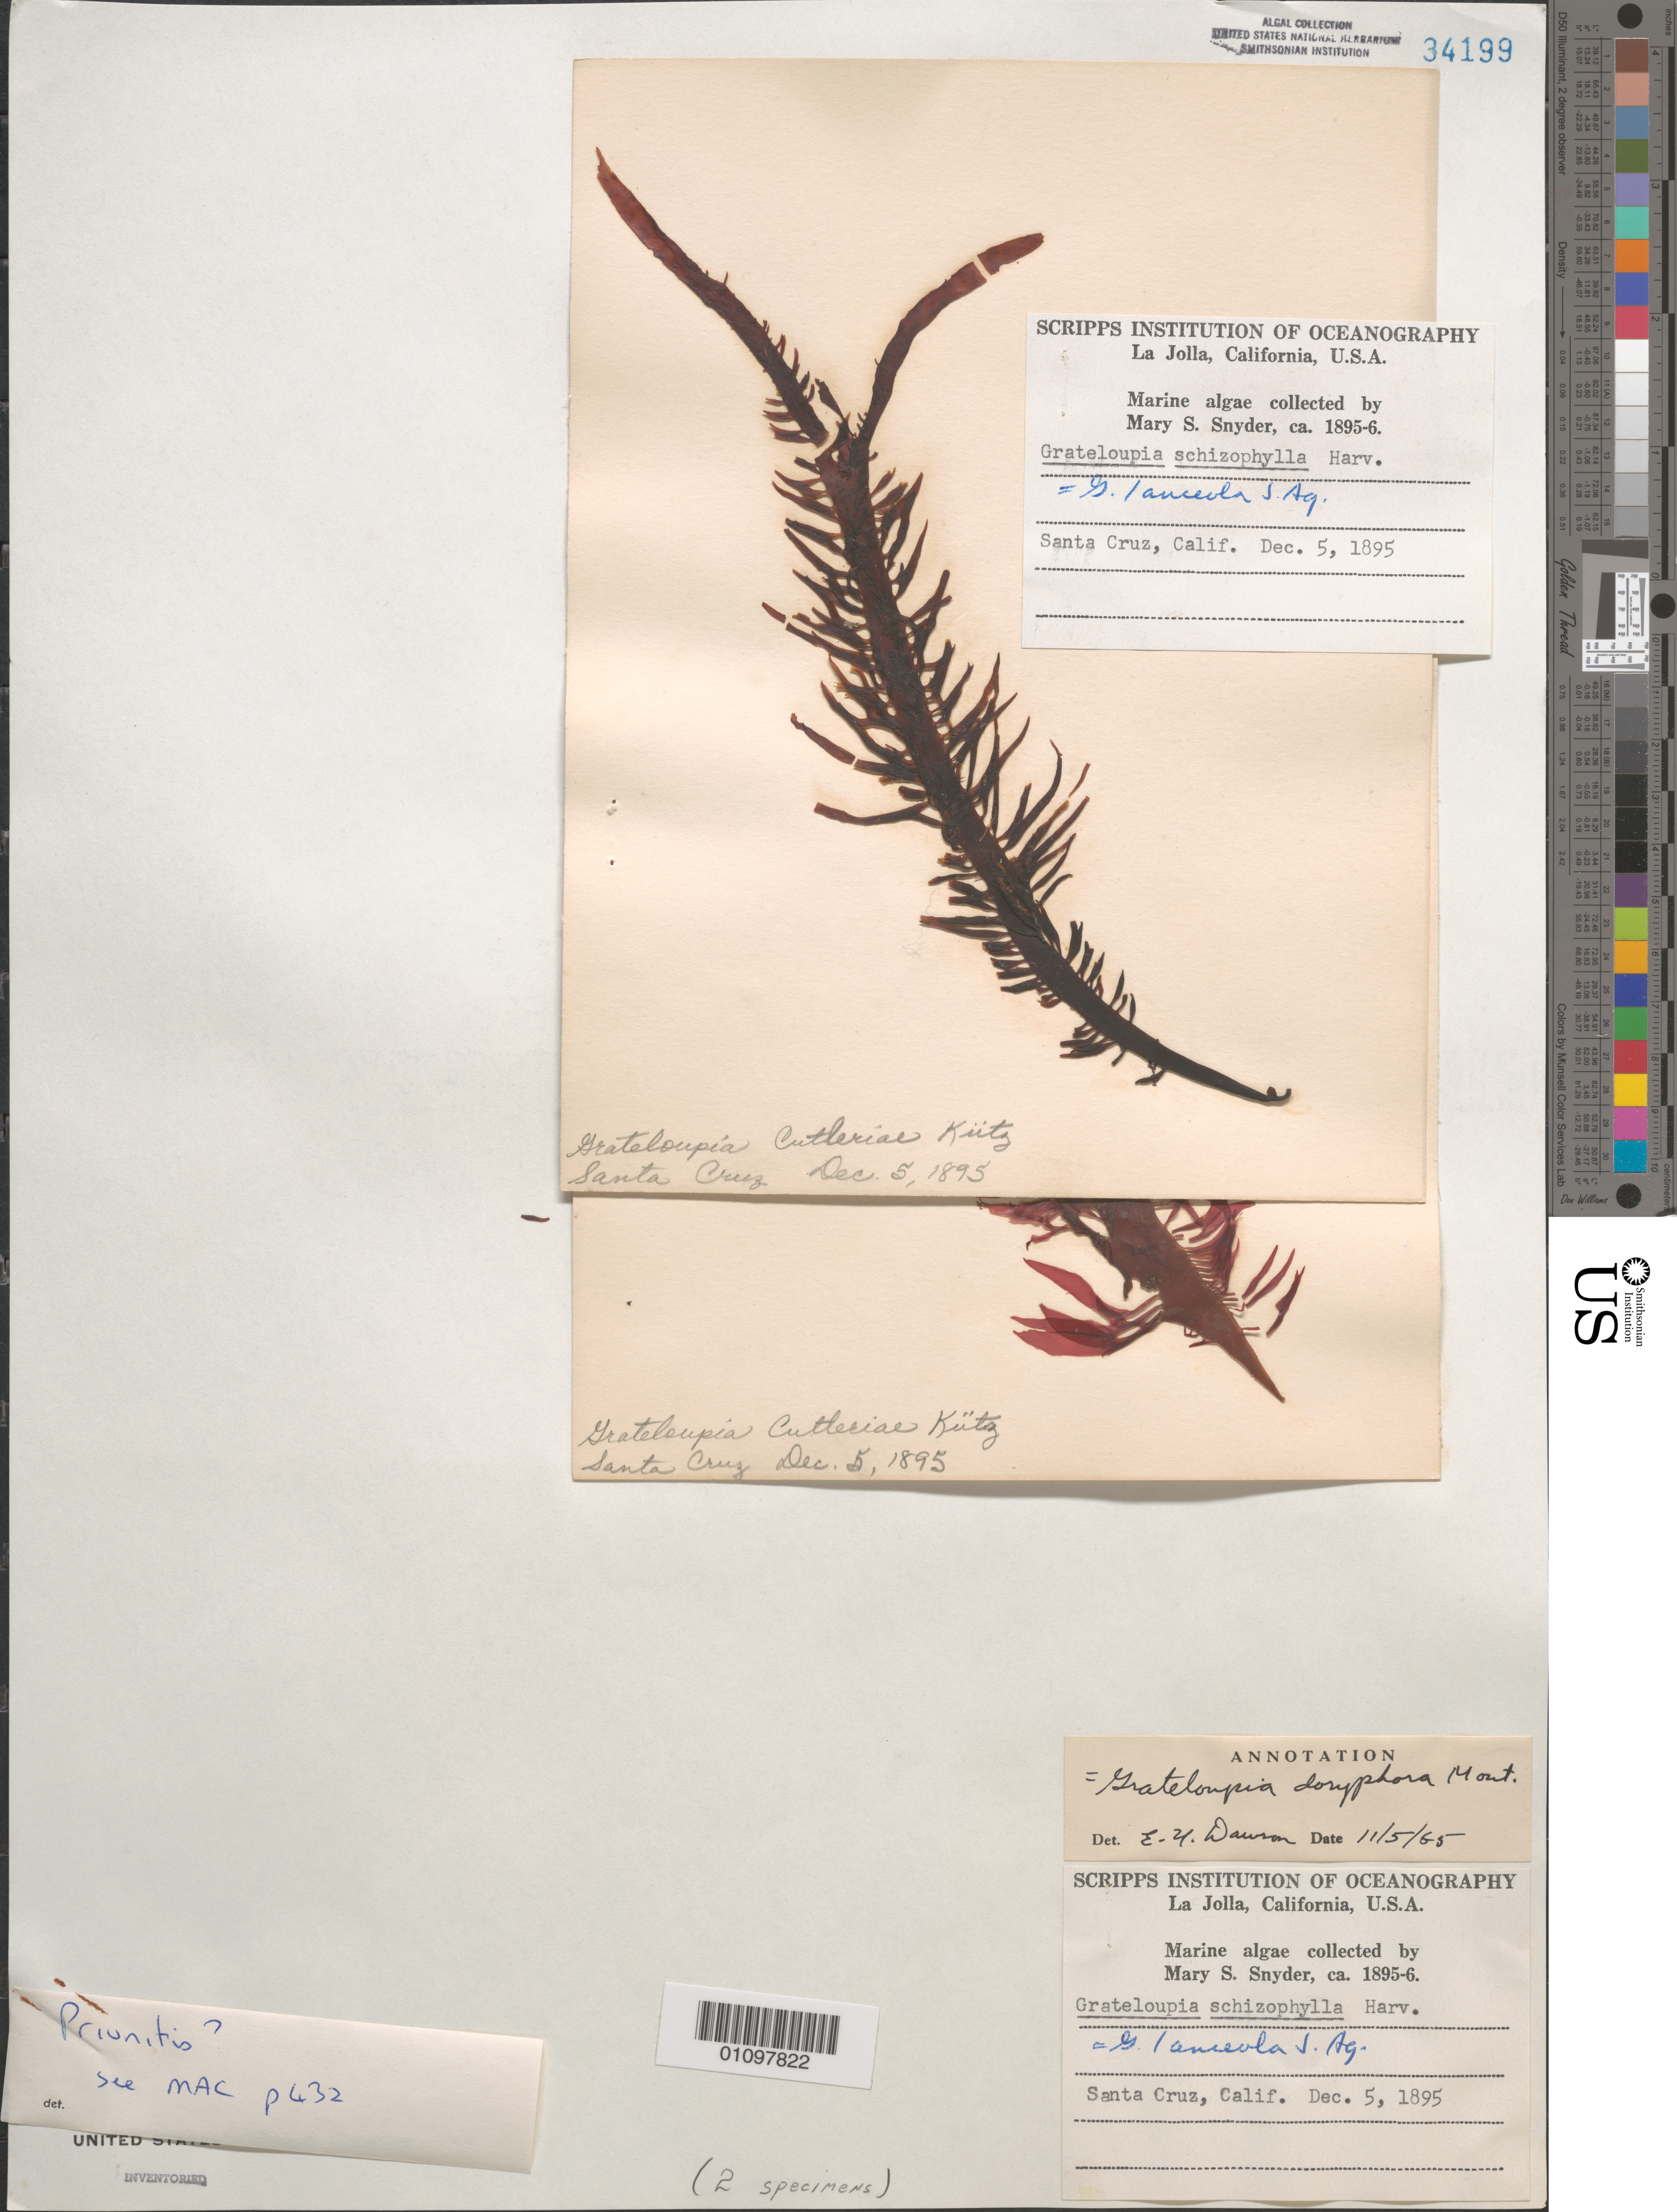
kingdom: Plantae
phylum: Rhodophyta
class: Florideophyceae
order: Halymeniales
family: Halymeniaceae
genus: Grateloupia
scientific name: Grateloupia doryphora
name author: (Mont.) Howe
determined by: Dawson, E. Y.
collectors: M. Snyder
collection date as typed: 05 Dec 1895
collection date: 1895-12-05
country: United States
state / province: California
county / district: Santa Cruz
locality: Santa Cruz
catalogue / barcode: US 34199